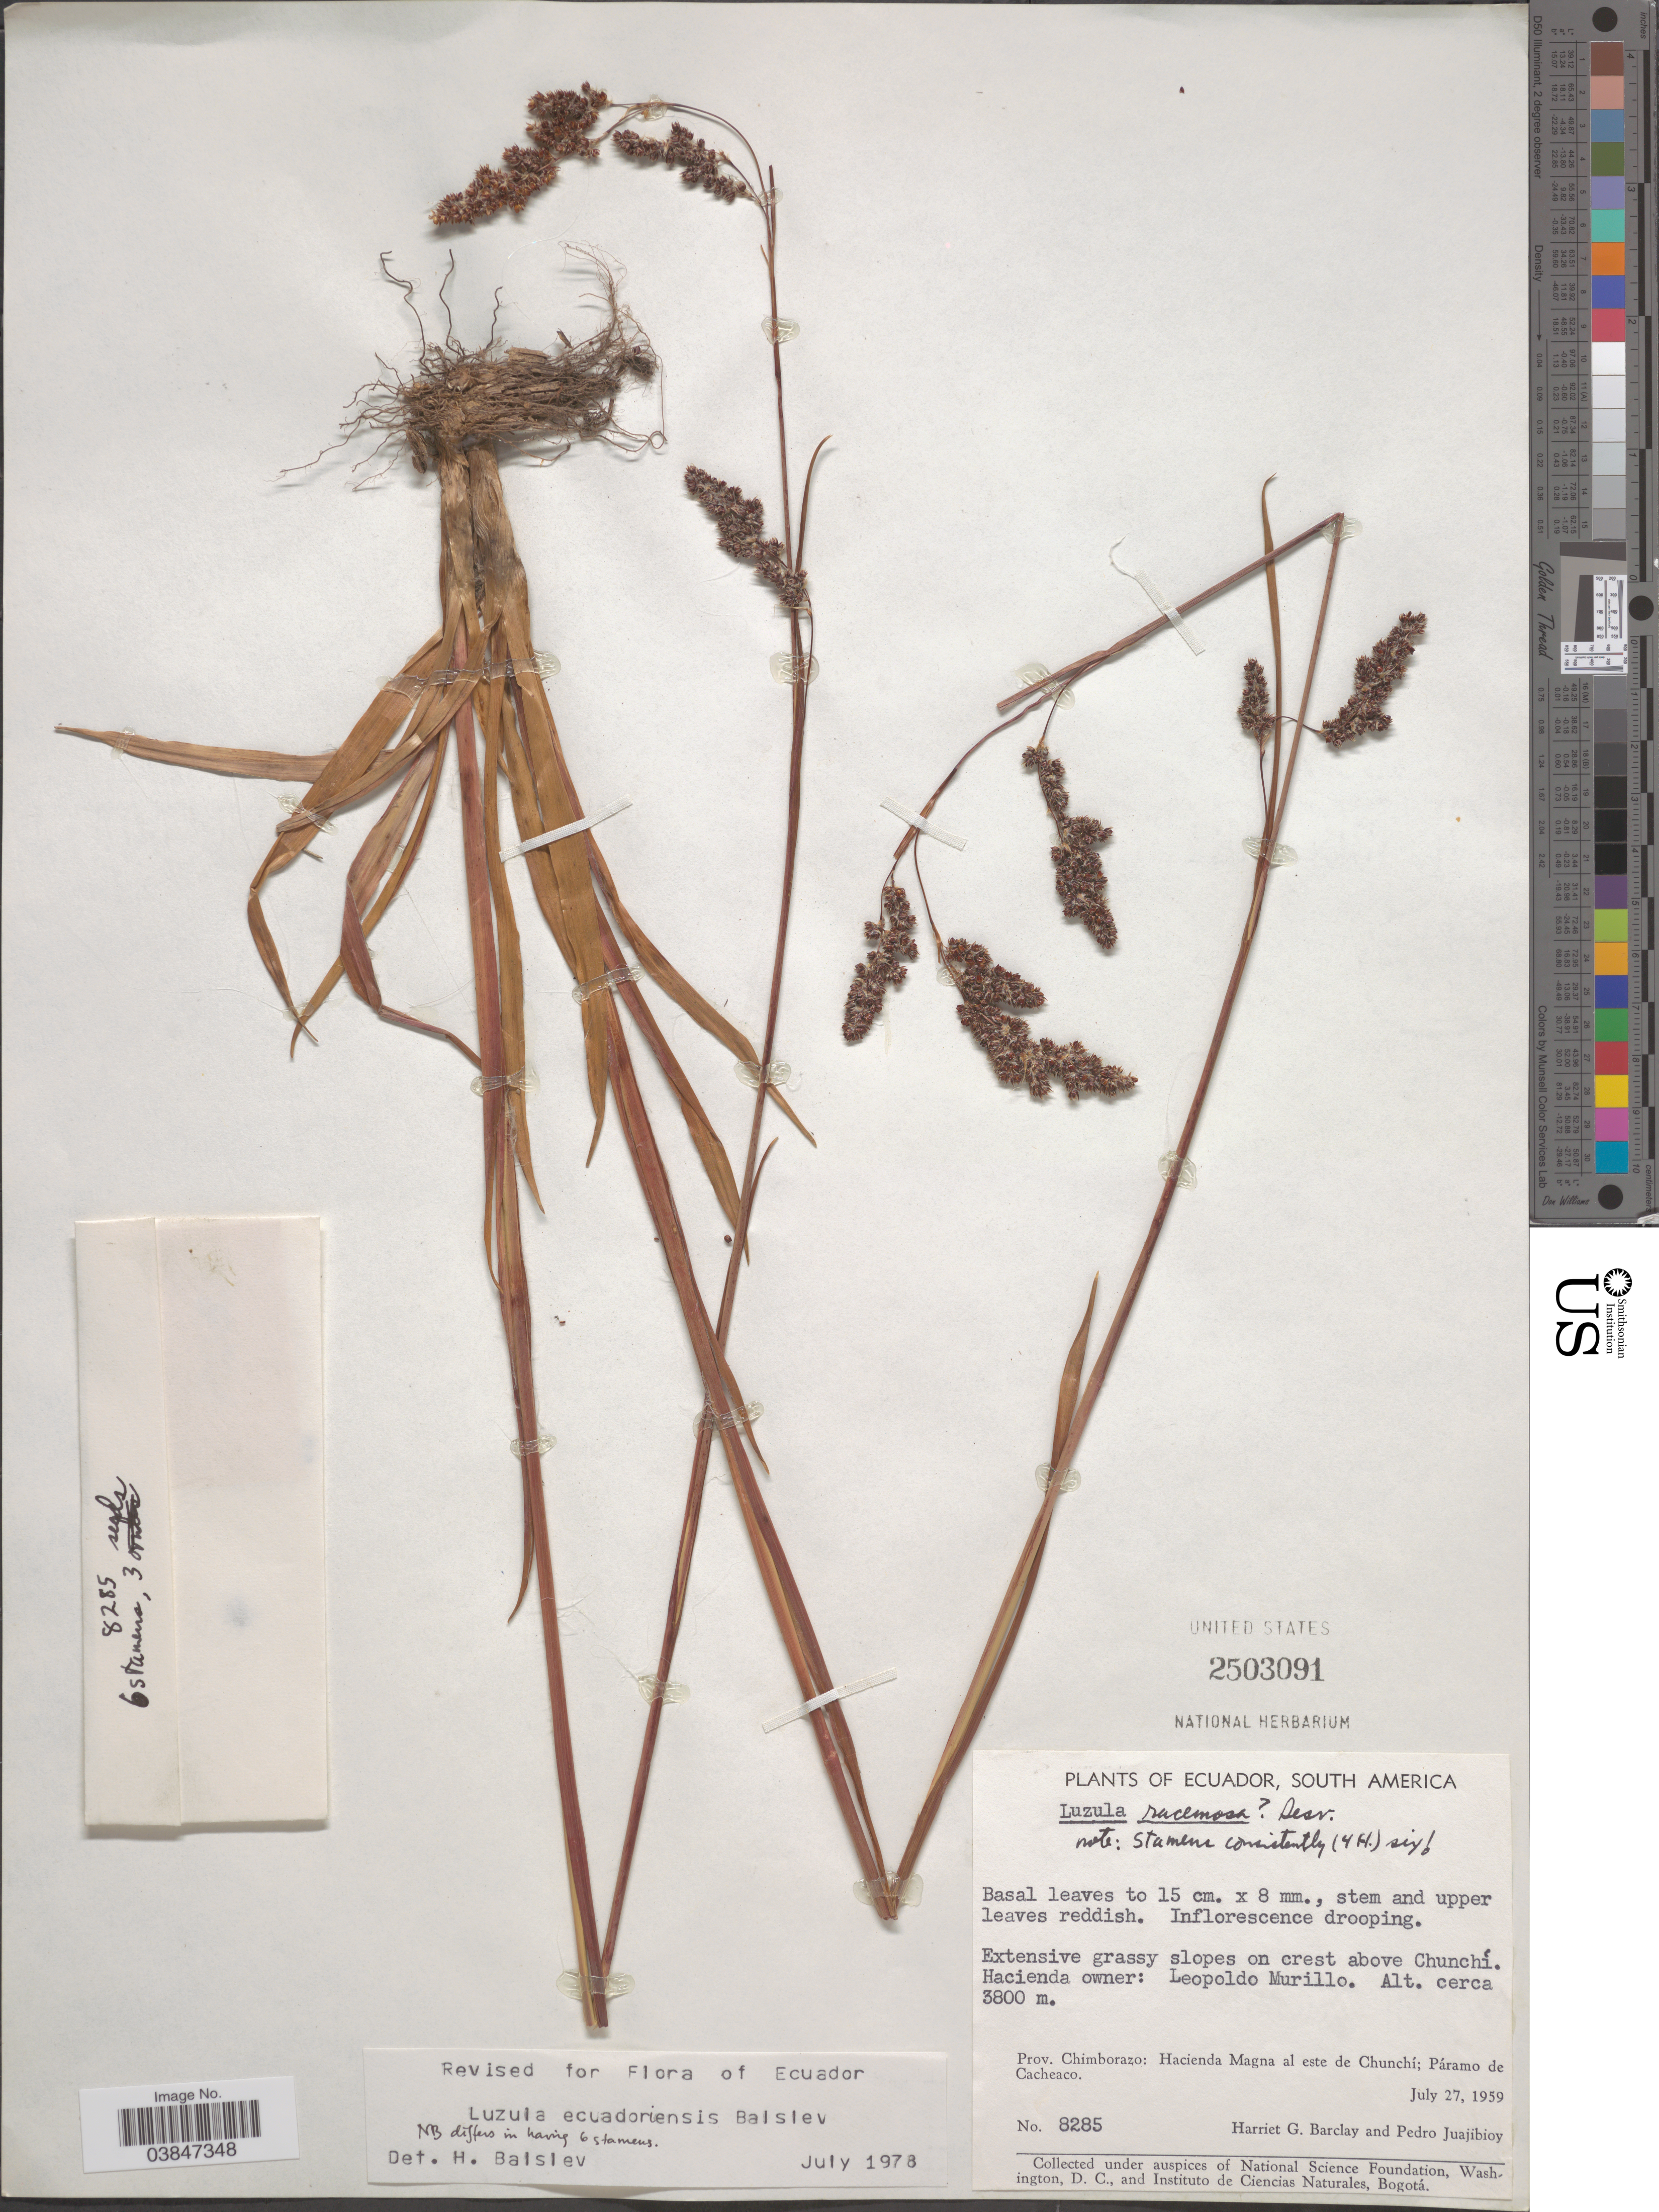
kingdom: Plantae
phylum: Tracheophyta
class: Liliopsida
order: Poales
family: Juncaceae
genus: Luzula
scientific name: Luzula ecuadoriensis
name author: Balslev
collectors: H. G. Barclay & P. Juajibioy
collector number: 8285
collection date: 1959-07-27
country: Ecuador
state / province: Chimborazo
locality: Extensive grassy slopes on crest above Chunchí. Hacienda Magna al este de Chunchí; Páramo de Cacheaco.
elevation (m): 3800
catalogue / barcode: US 2503091